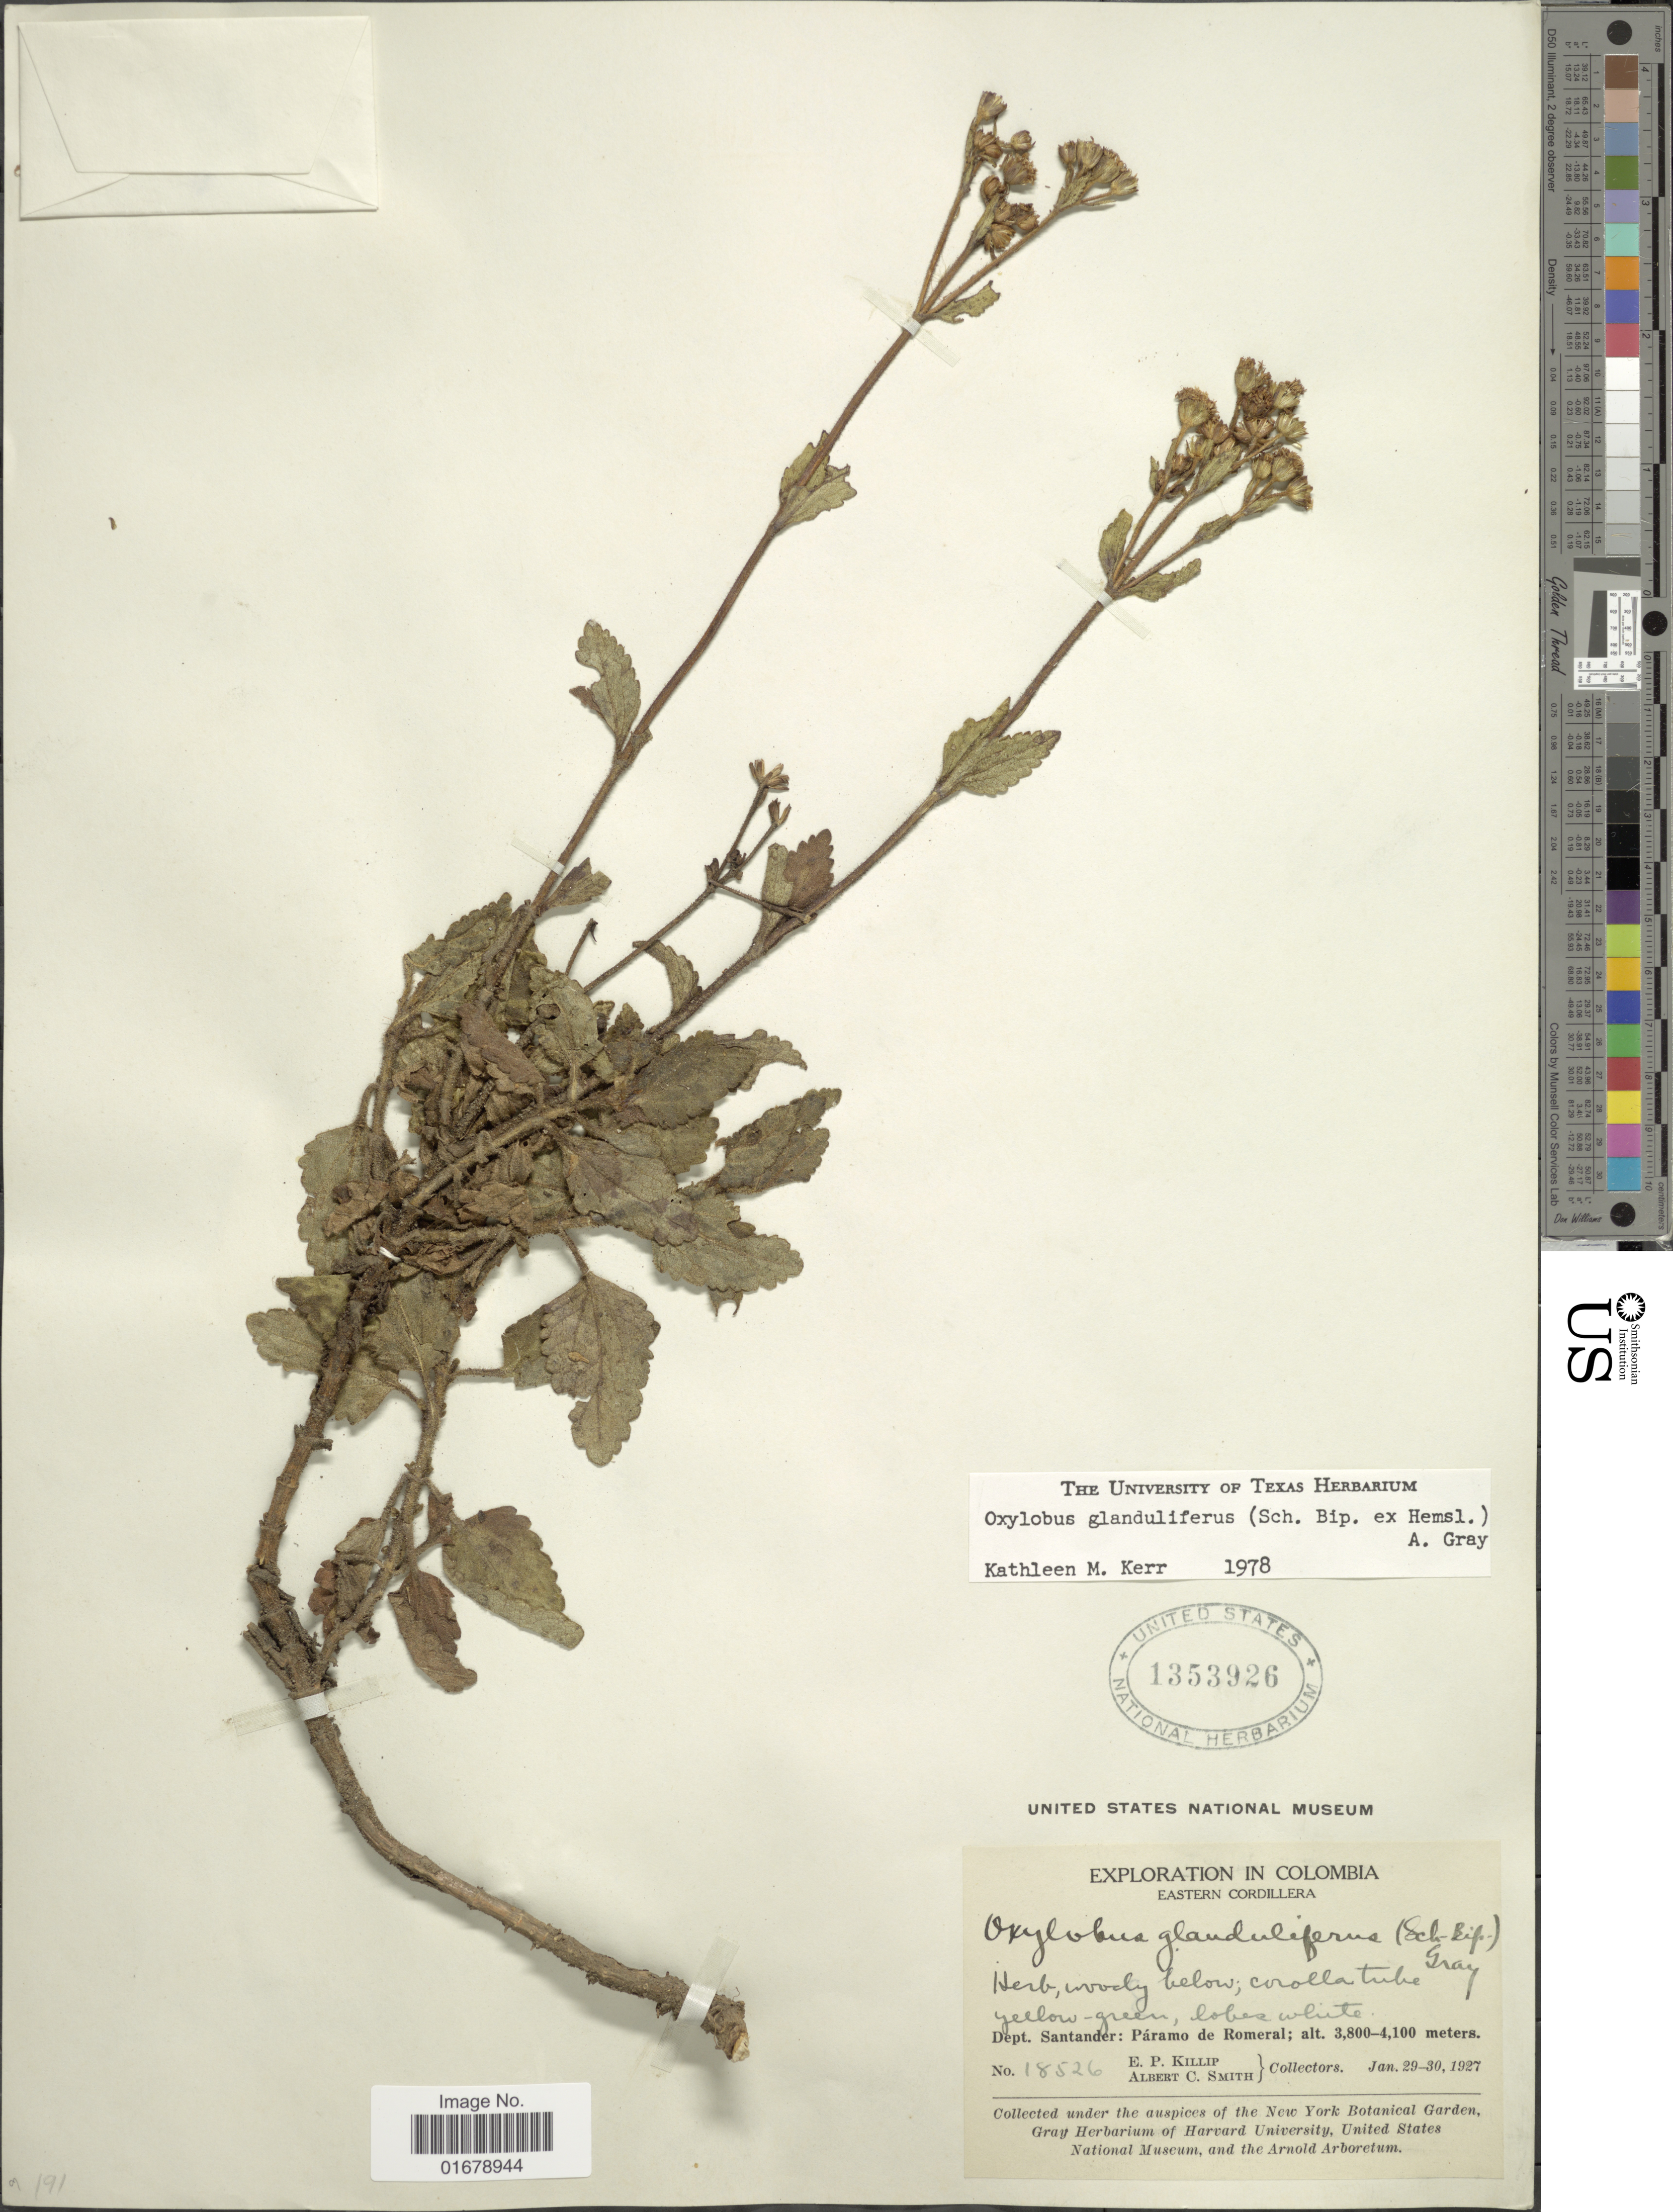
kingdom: Plantae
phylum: Tracheophyta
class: Magnoliopsida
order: Asterales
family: Asteraceae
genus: Oxylobus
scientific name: Oxylobus glanduliferus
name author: (Sch. Bip.) A. Gray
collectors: E. P. Killip & A. C. Smith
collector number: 18526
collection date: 1927-01-29/1927-01-30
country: Colombia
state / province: Santander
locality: Colombia. Dept. Santander: Paramo de Romeral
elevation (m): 3800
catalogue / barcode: US 1353926